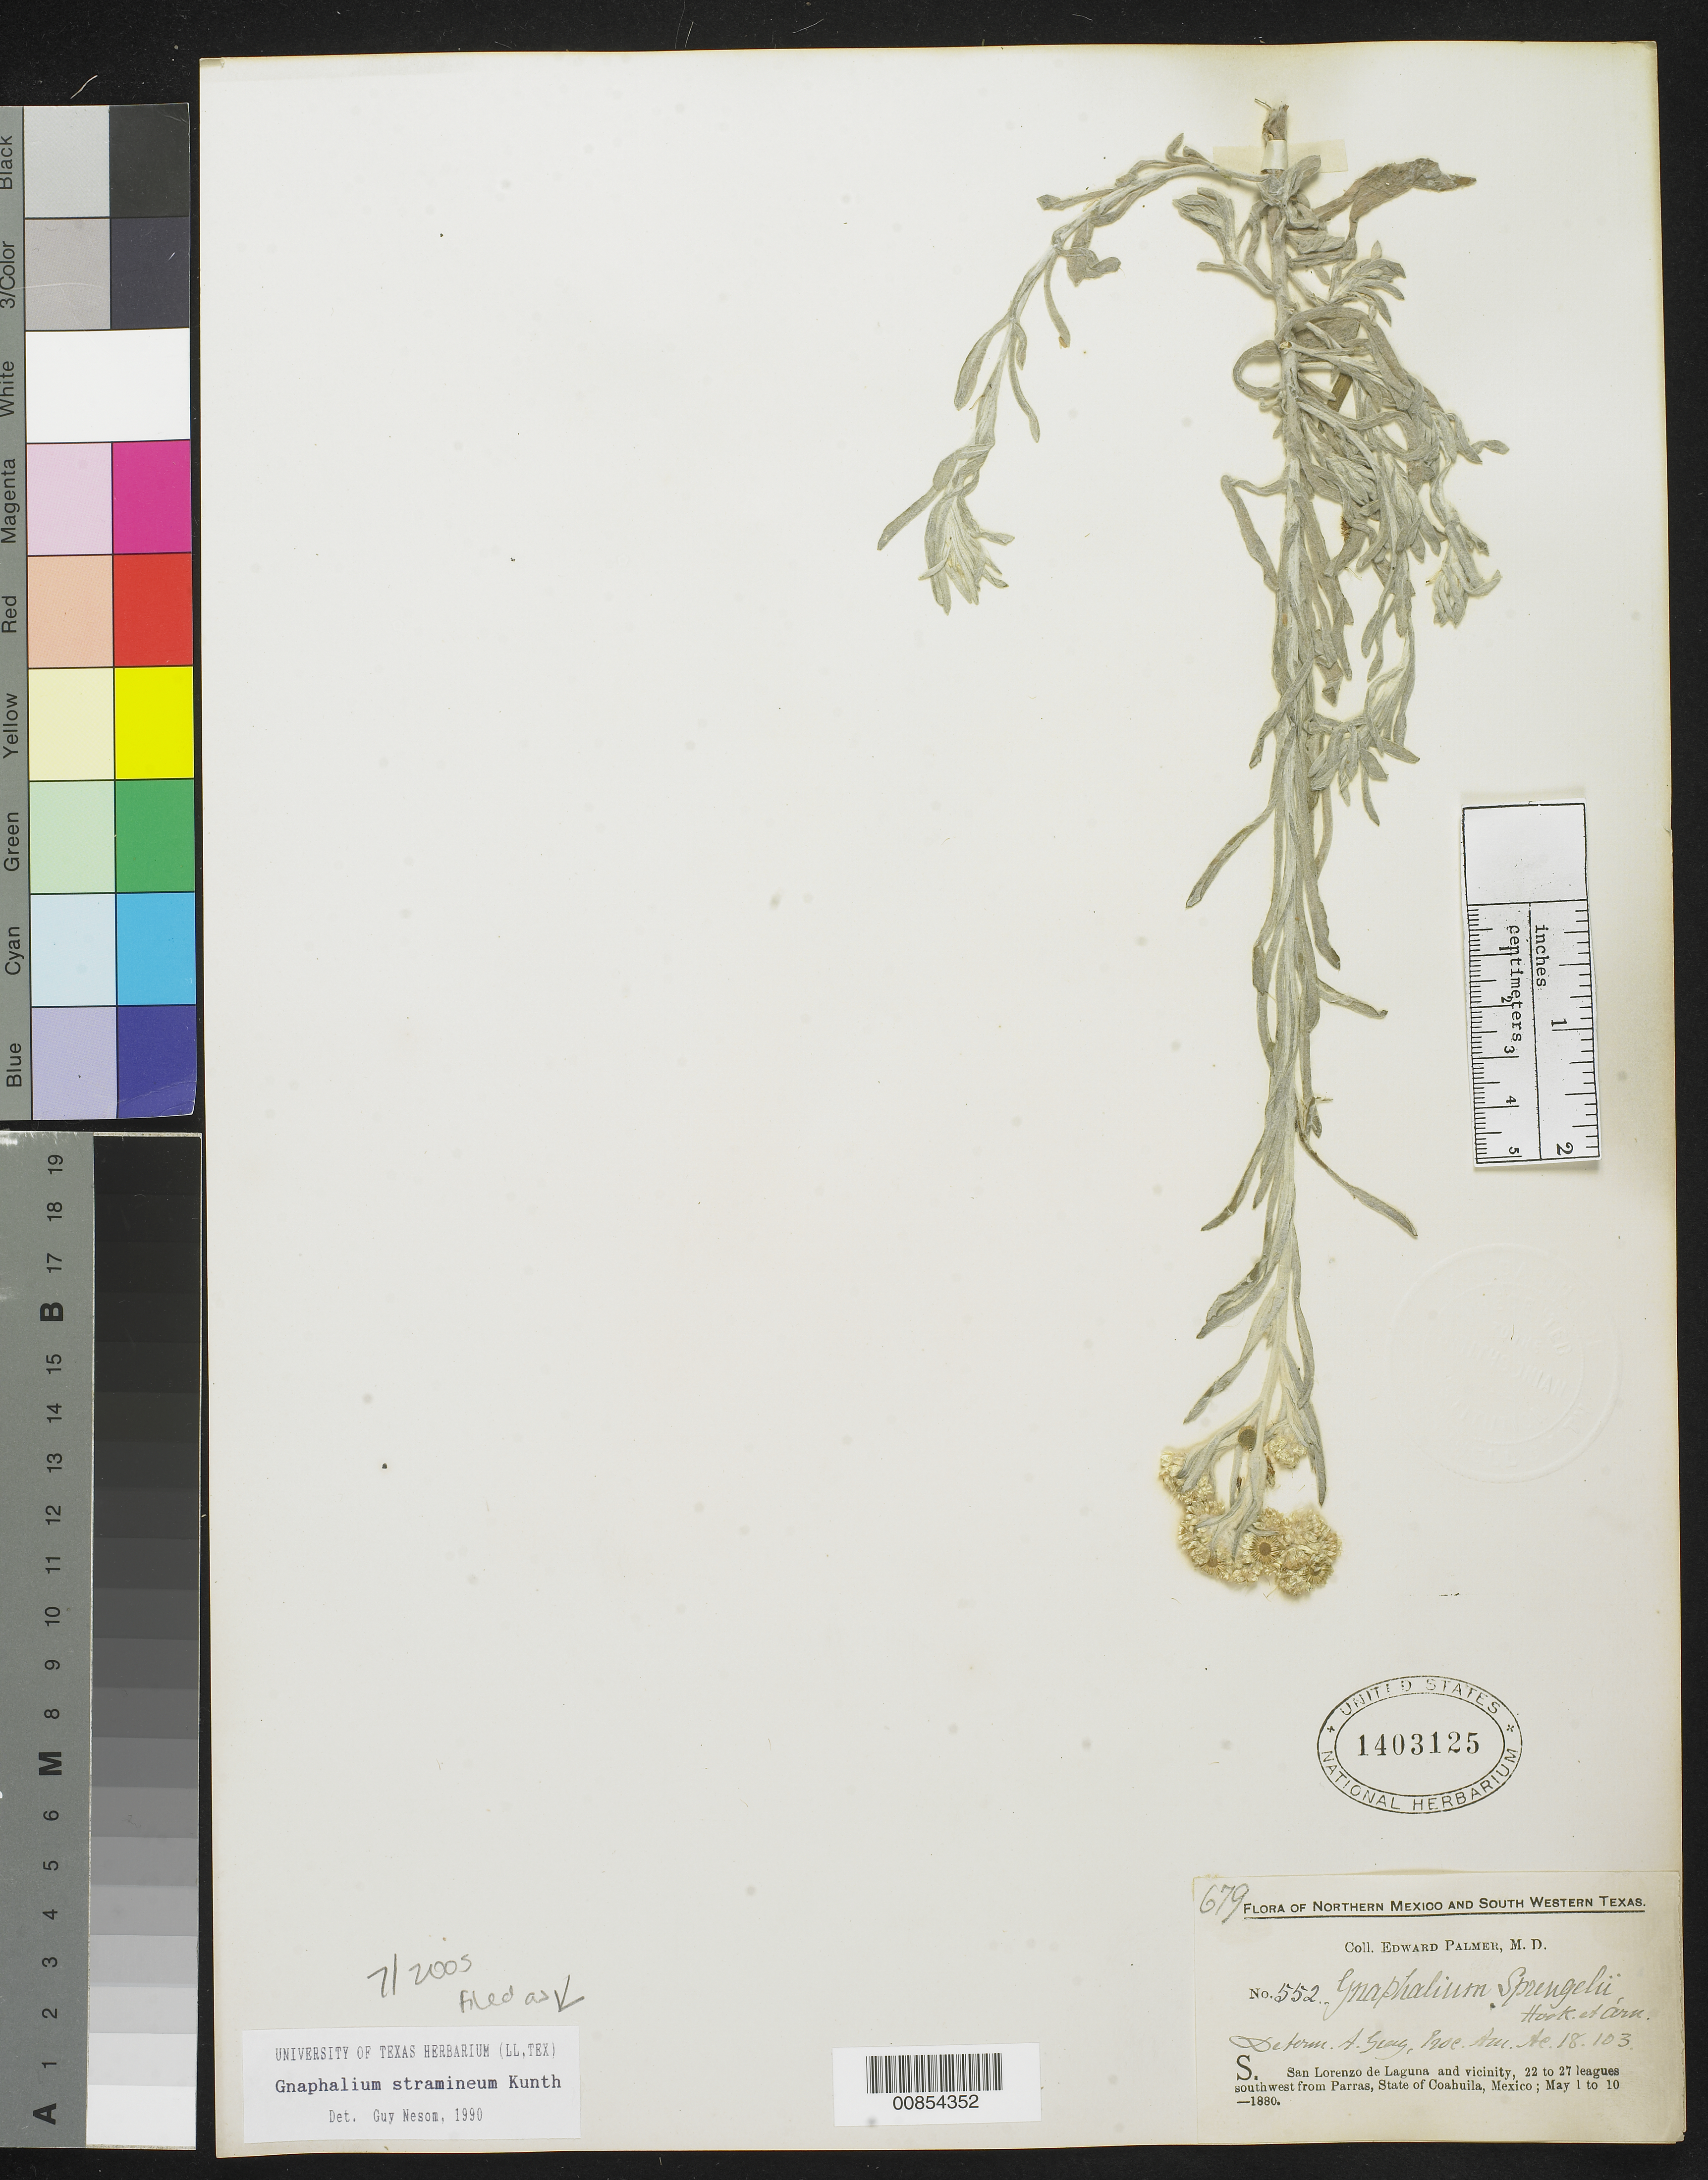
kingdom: Plantae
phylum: Tracheophyta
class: Magnoliopsida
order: Asterales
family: Asteraceae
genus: Pseudognaphalium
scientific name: Pseudognaphalium stramineum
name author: (Kunth) Anderb.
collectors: E. Palmer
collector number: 552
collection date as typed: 01 May 1880 to 10 May 1880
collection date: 1880-05-01/1880-05-10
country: Mexico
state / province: Coahuila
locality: S. San Lorenzo de Laguna and vicinity, 22 to 27 leagues southwest from Parras, Coahuila.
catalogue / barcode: US 1403125